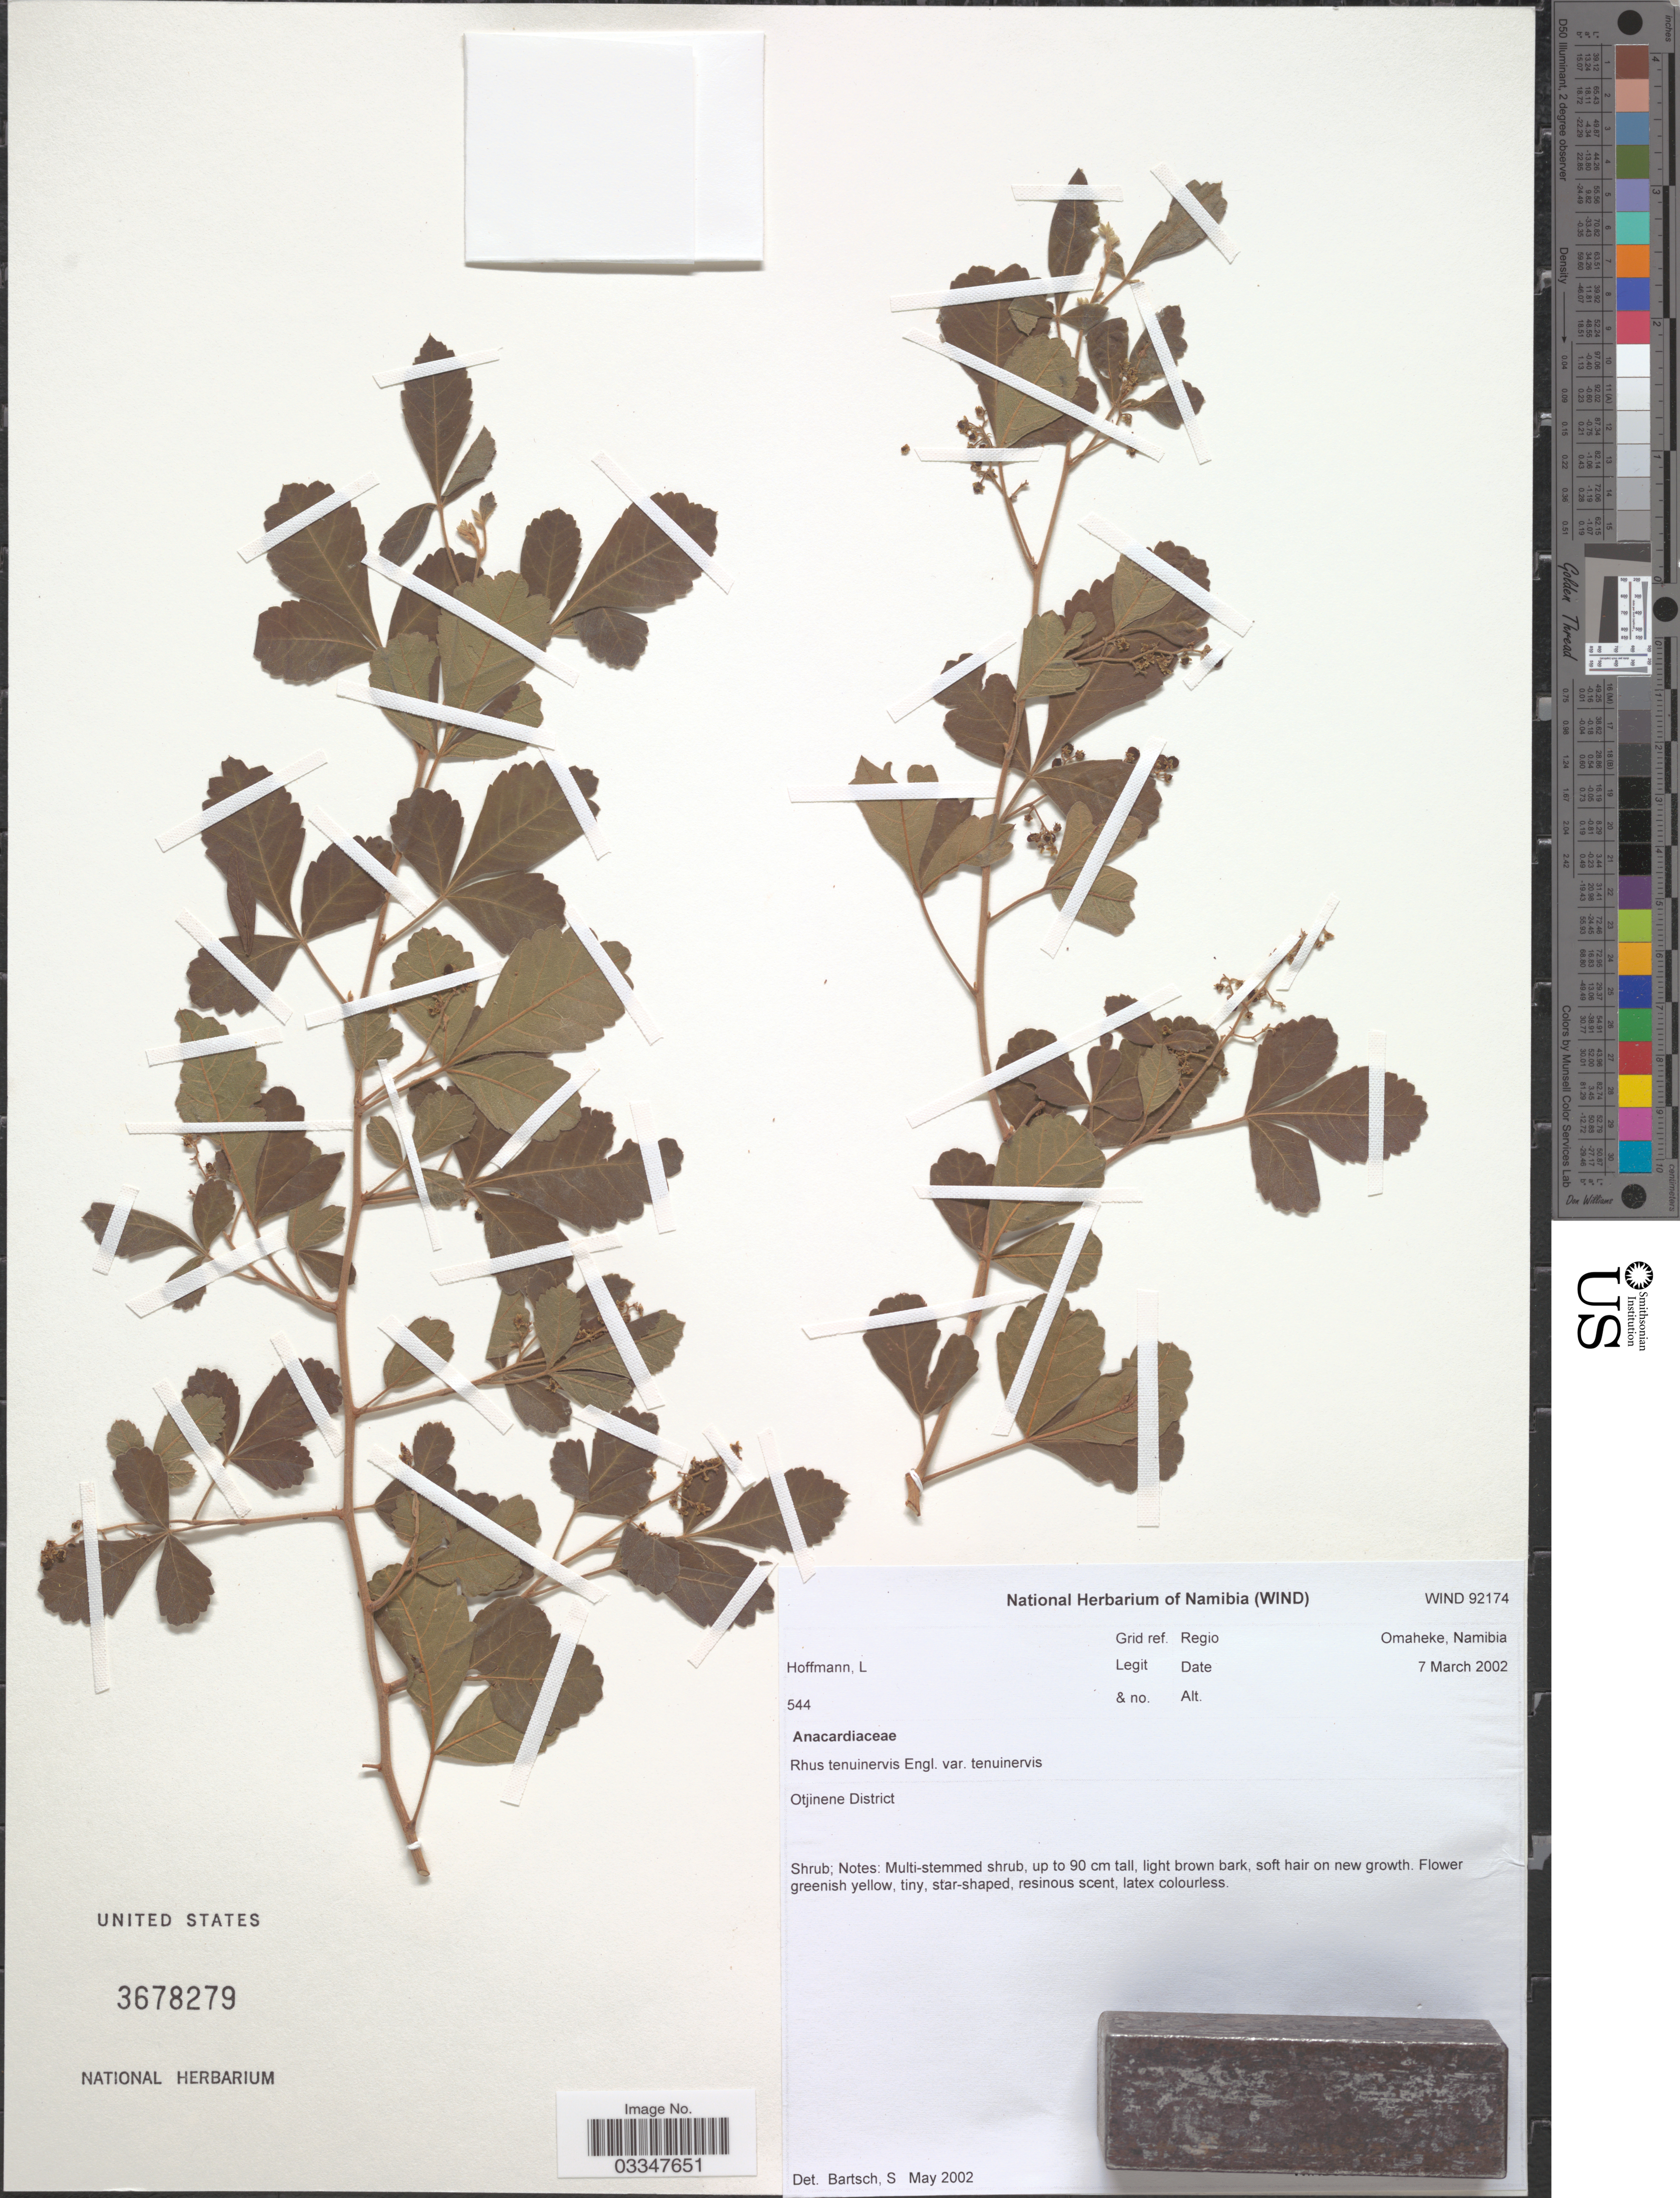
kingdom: Plantae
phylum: Tracheophyta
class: Magnoliopsida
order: Sapindales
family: Anacardiaceae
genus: Rhus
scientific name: Rhus tenuinervis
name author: Engl.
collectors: L. Hoffmann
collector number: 544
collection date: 2002-03-07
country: Namibia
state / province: Omaheke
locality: Regio Omaheke. Otjinene District.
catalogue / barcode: US 3678279